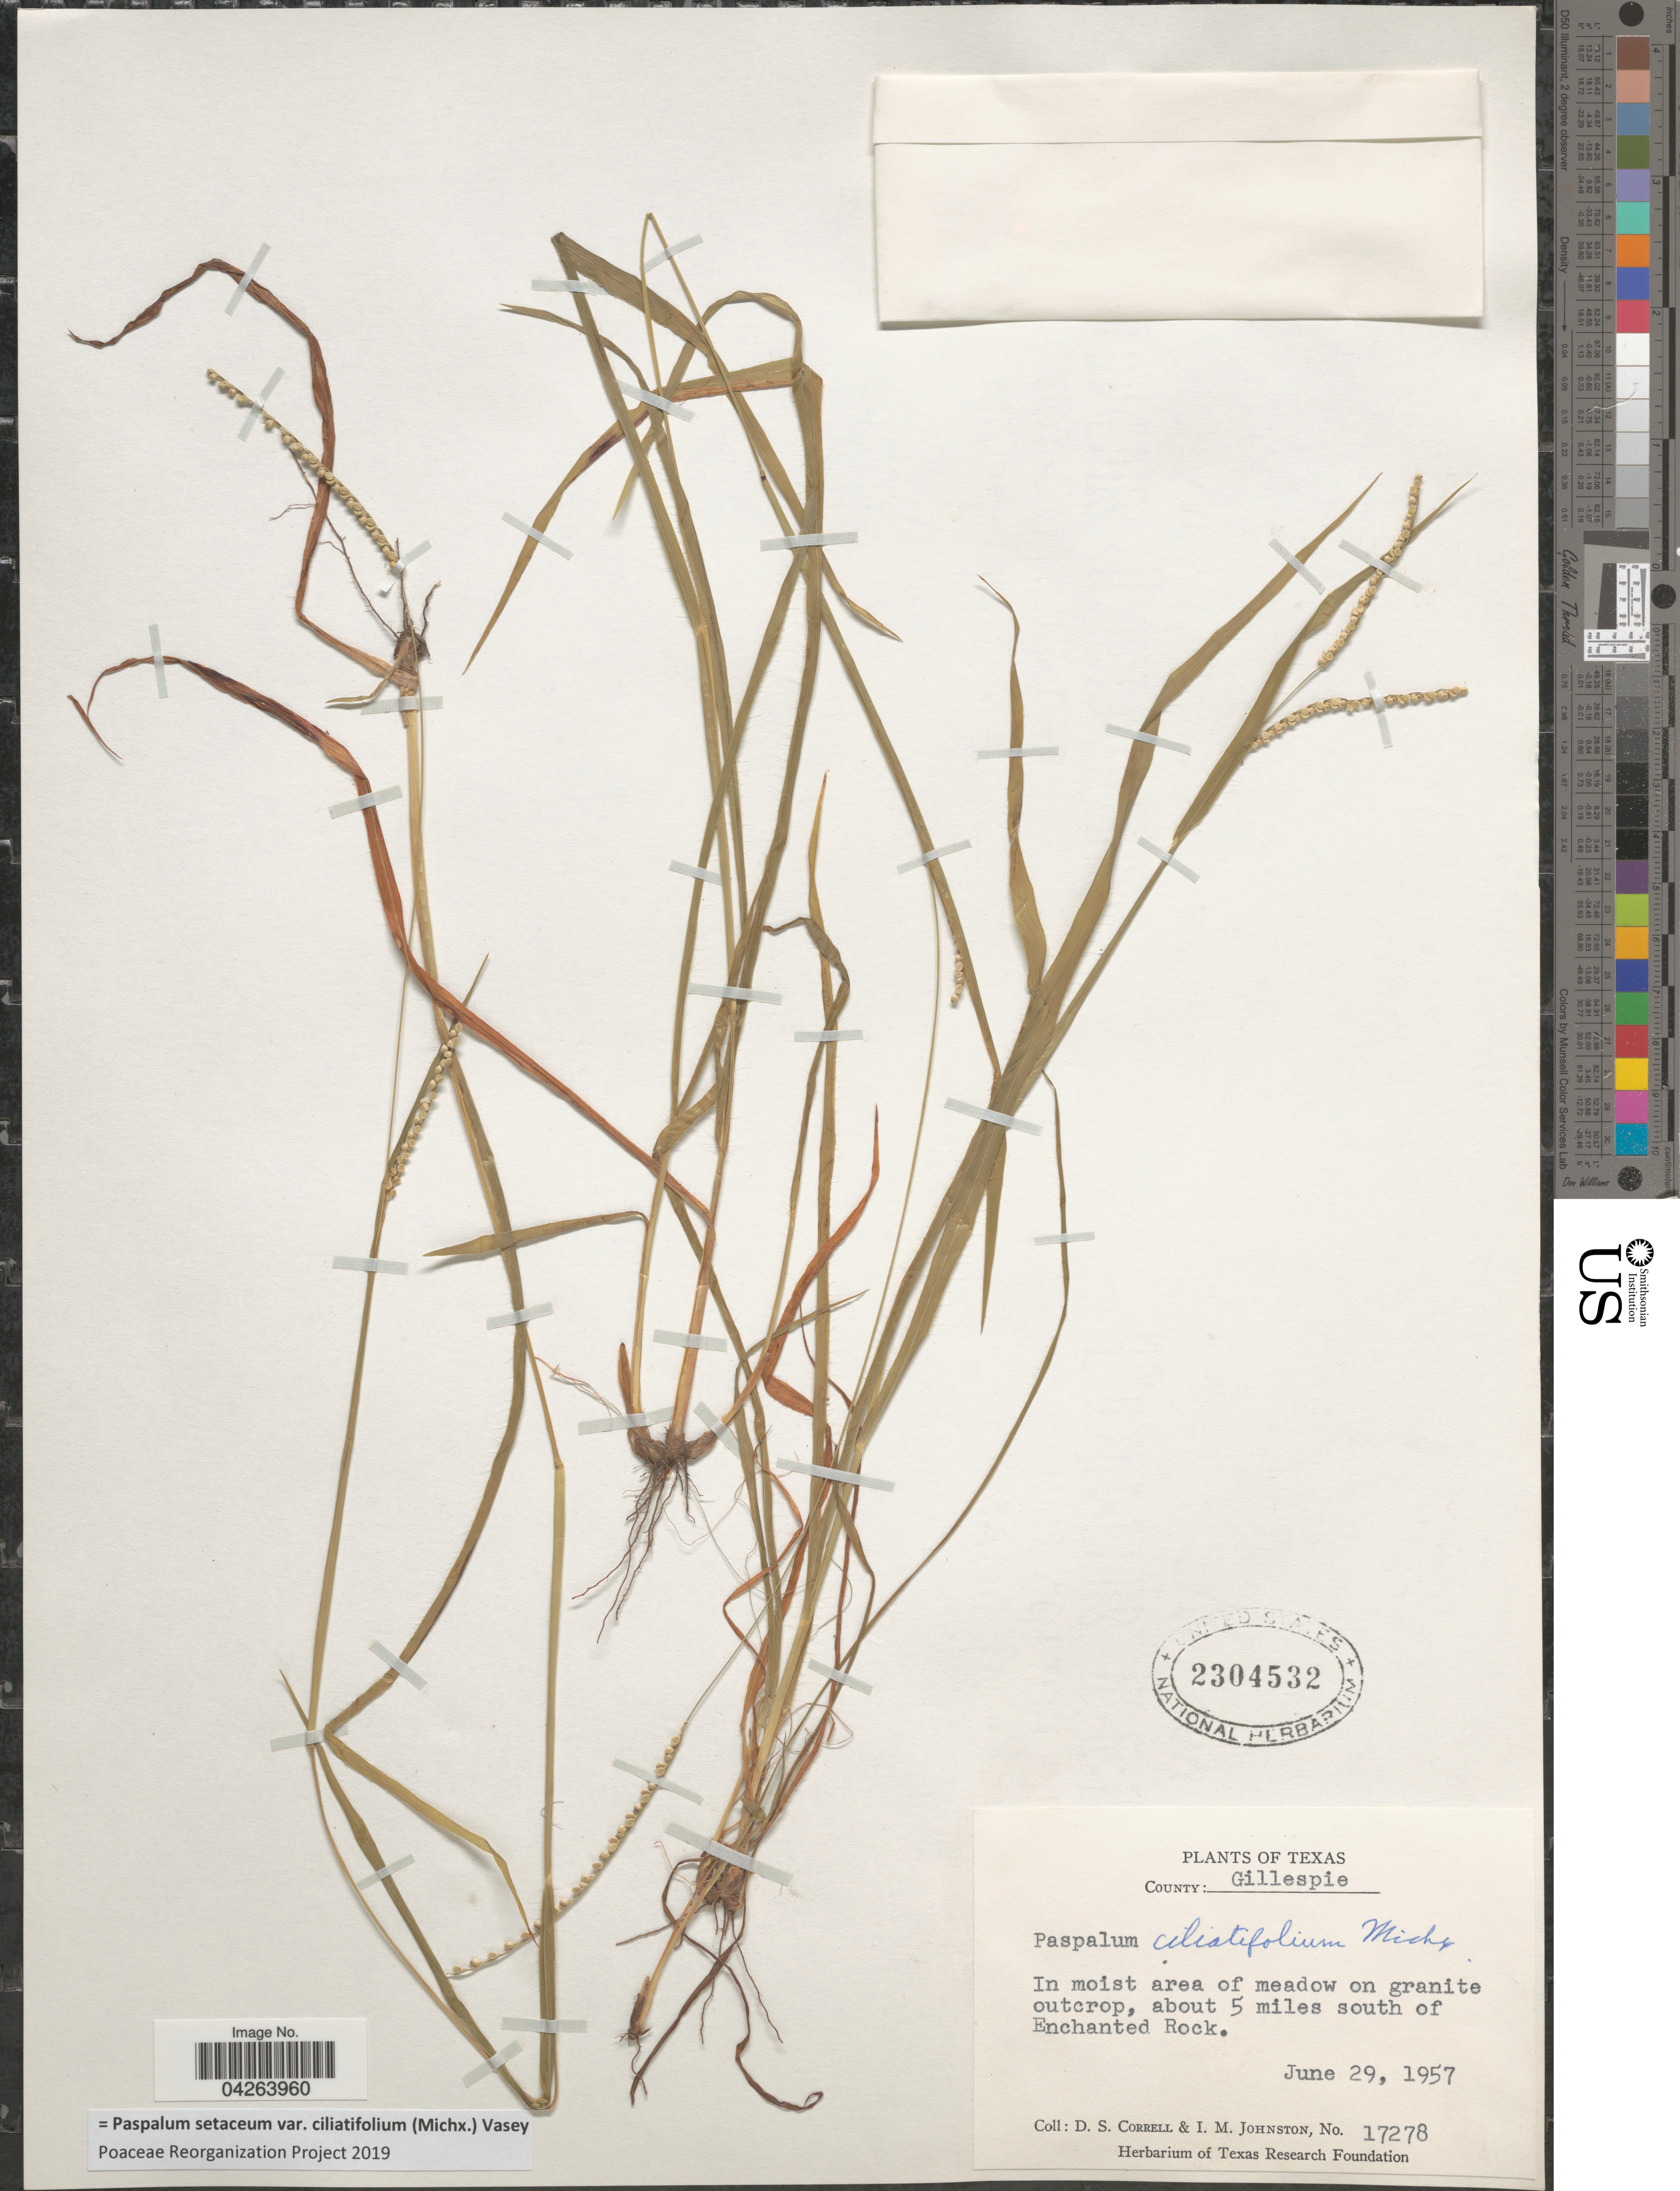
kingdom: Plantae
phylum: Tracheophyta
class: Liliopsida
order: Poales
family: Poaceae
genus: Paspalum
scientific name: Paspalum setaceum var. ciliatifolium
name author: (Michx.) Vasey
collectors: D. S. Correll & I.M. Johnston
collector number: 17278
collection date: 1957-06-29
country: United States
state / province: Texas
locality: County: Gillespie. In moist area of meadow on granite outcrop, about 5 miles south of Enchanted Rock.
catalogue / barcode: US 2304532